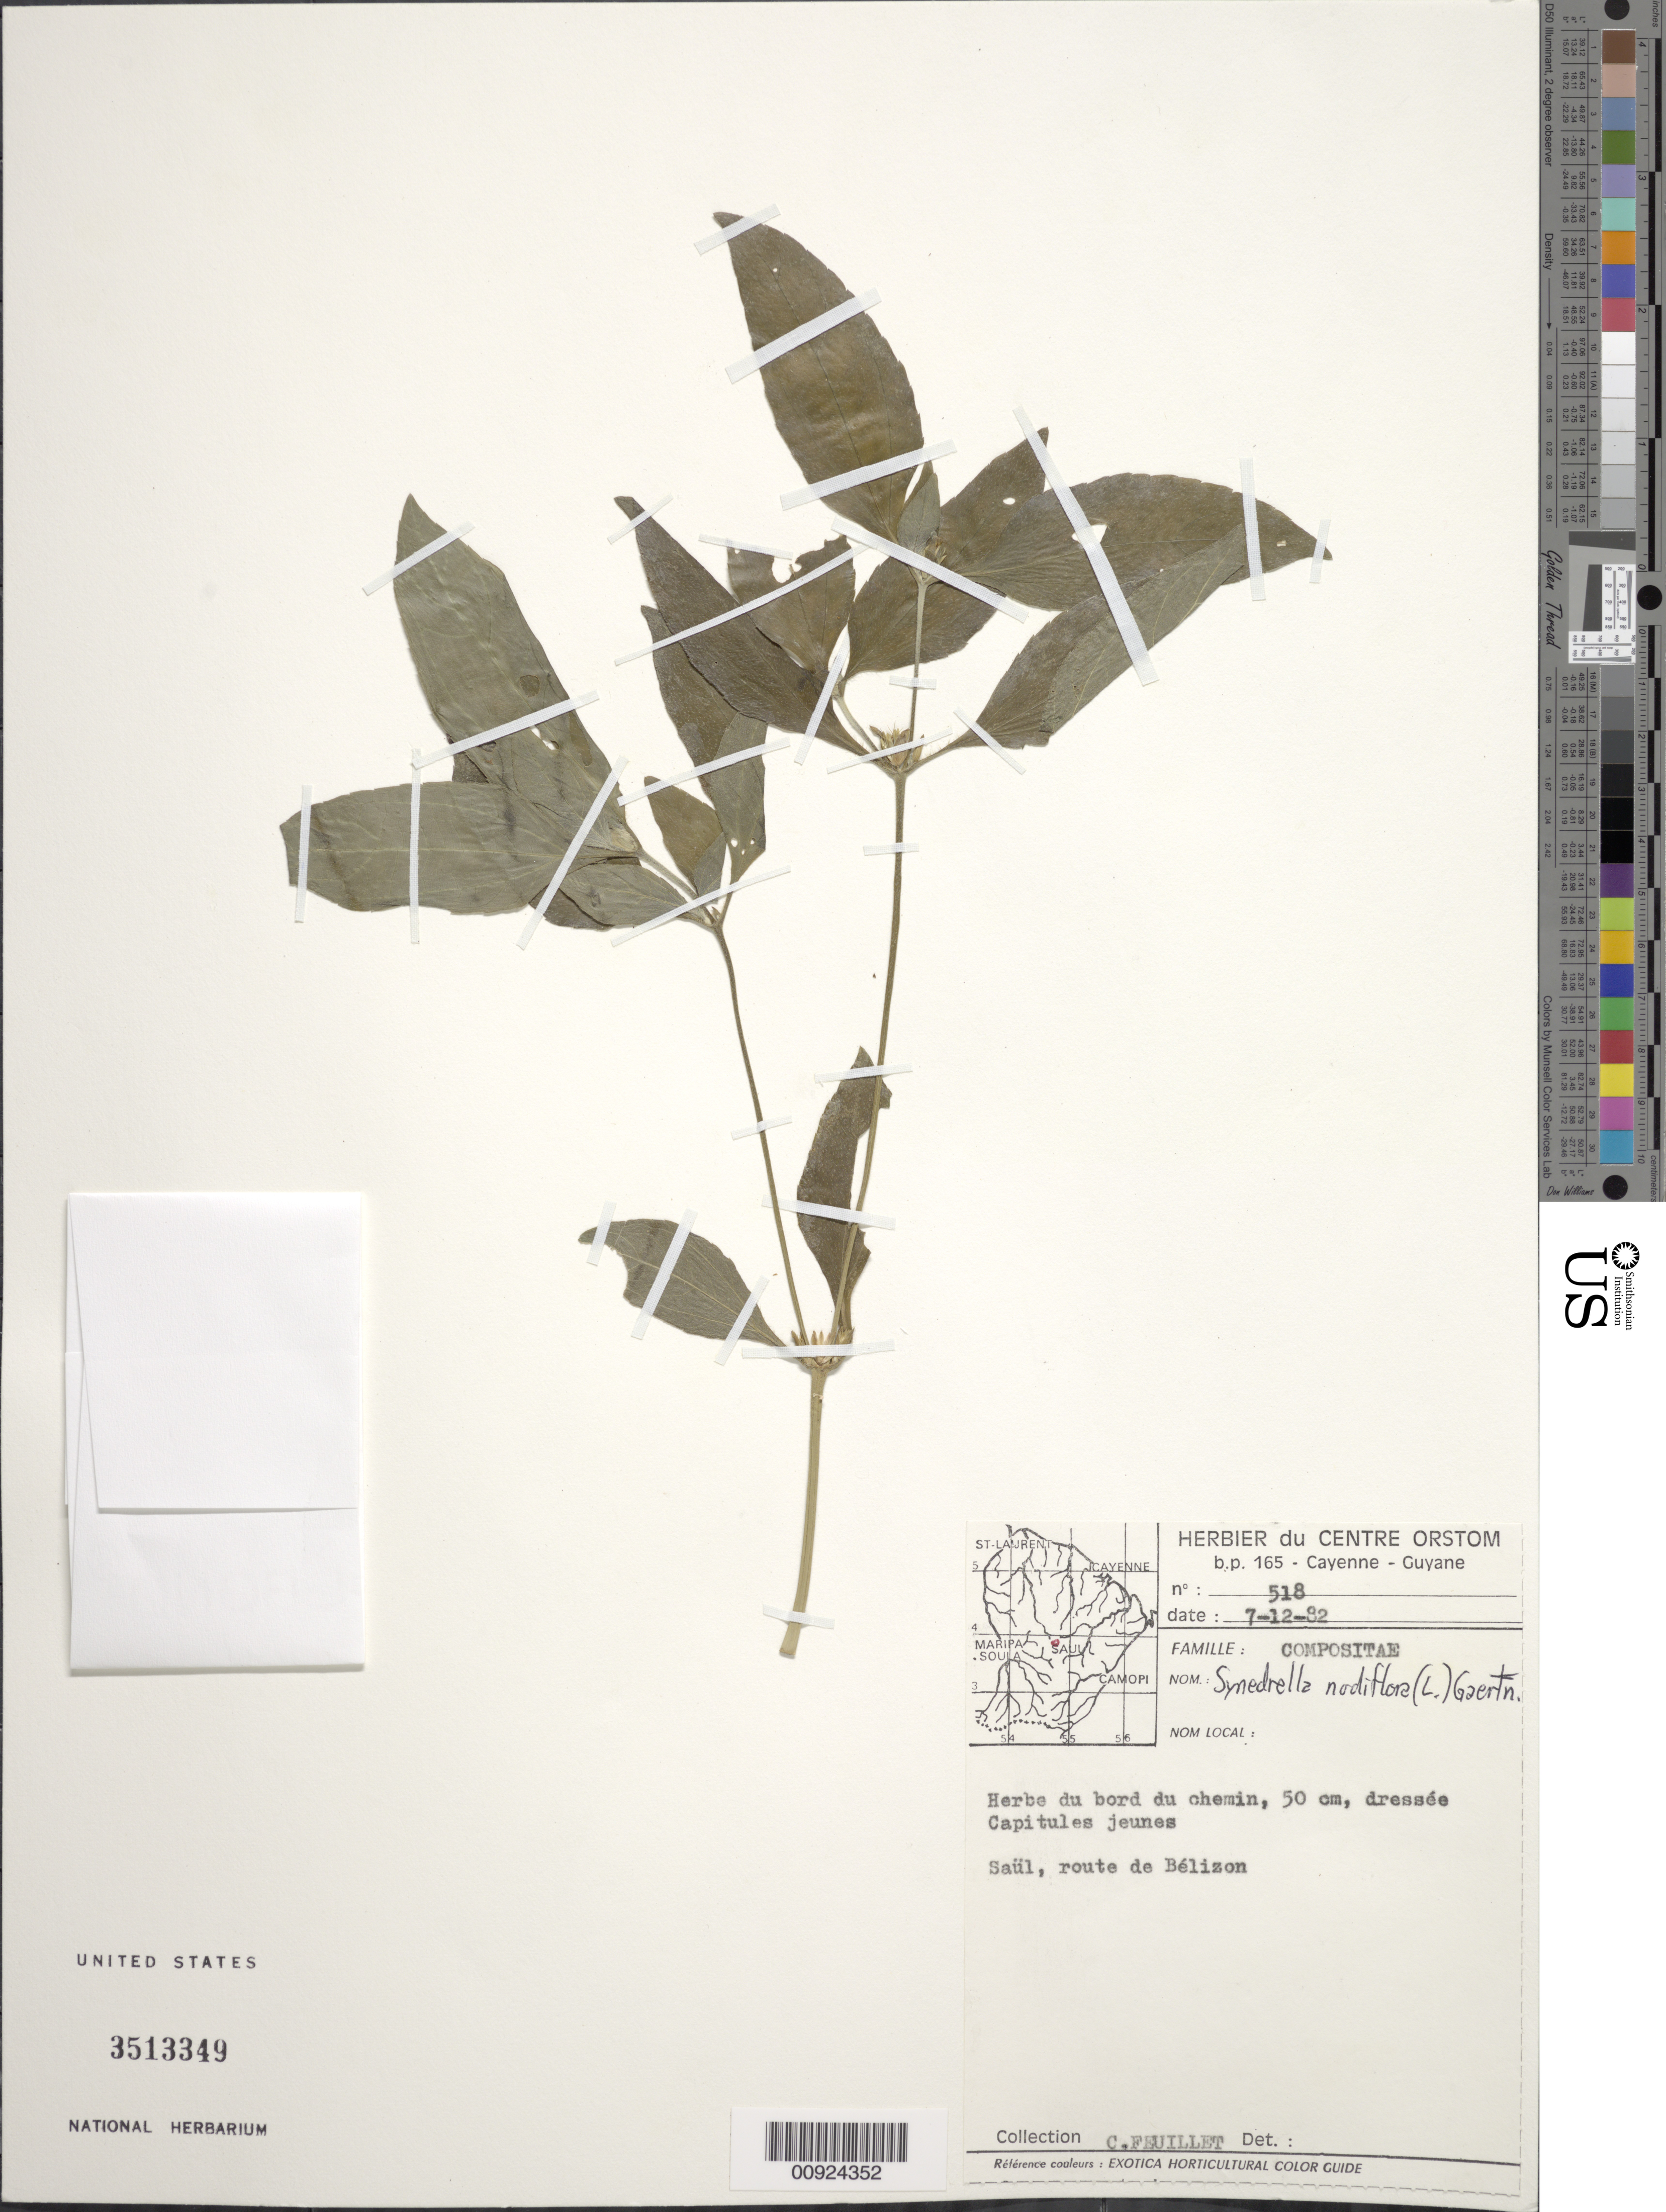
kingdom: Plantae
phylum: Tracheophyta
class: Magnoliopsida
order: Asterales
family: Asteraceae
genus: Synedrella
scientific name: Synedrella nodiflora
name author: (L.) Gaertn.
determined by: Robinson, Harold E., (US)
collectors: C. Feuillet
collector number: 518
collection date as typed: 7-Dec-83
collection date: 1983-12-07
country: French Guiana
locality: Saül, Route de Bélizon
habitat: Bord du chemin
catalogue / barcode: US 3513349